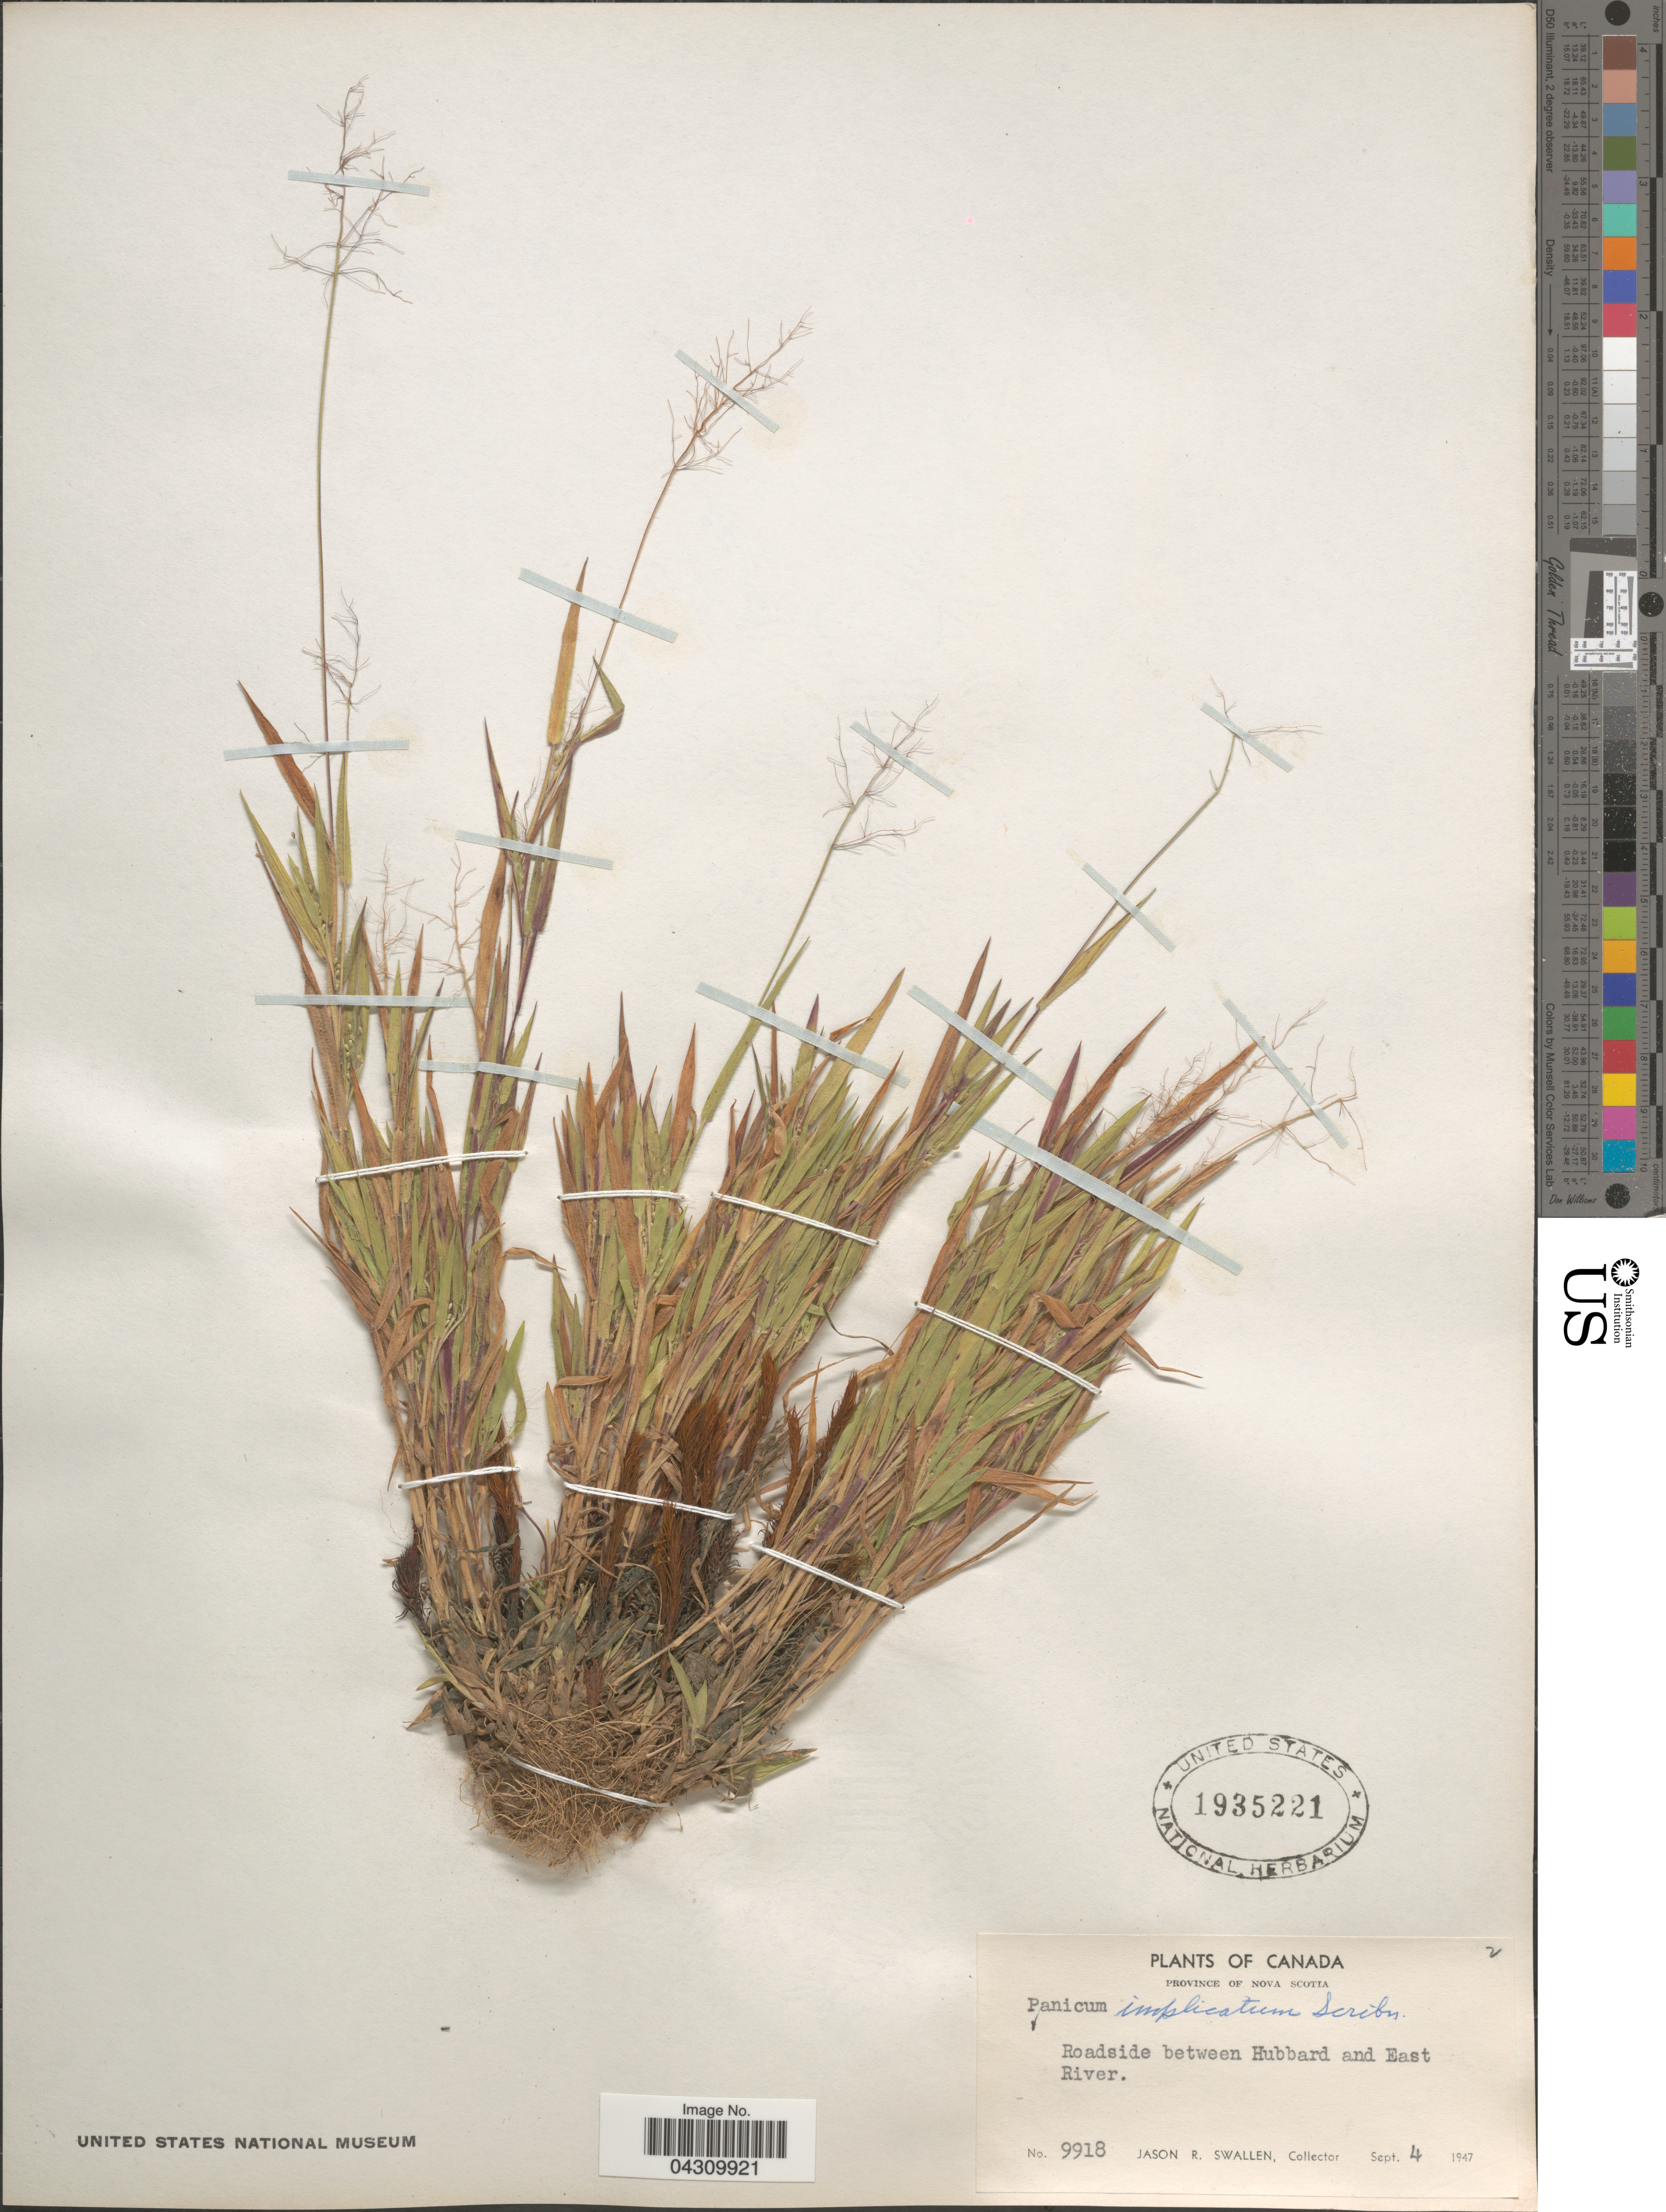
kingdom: Plantae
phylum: Tracheophyta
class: Liliopsida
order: Poales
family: Poaceae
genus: Dichanthelium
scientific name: Dichanthelium acuminatum var. acuminatum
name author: (Sw.) Gould & C.A. Clark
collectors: J. R. Swallen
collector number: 9918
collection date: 1947-09-04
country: Canada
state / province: Nova Scotia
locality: Roadside between Hubbard and East River.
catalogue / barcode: US 1935221